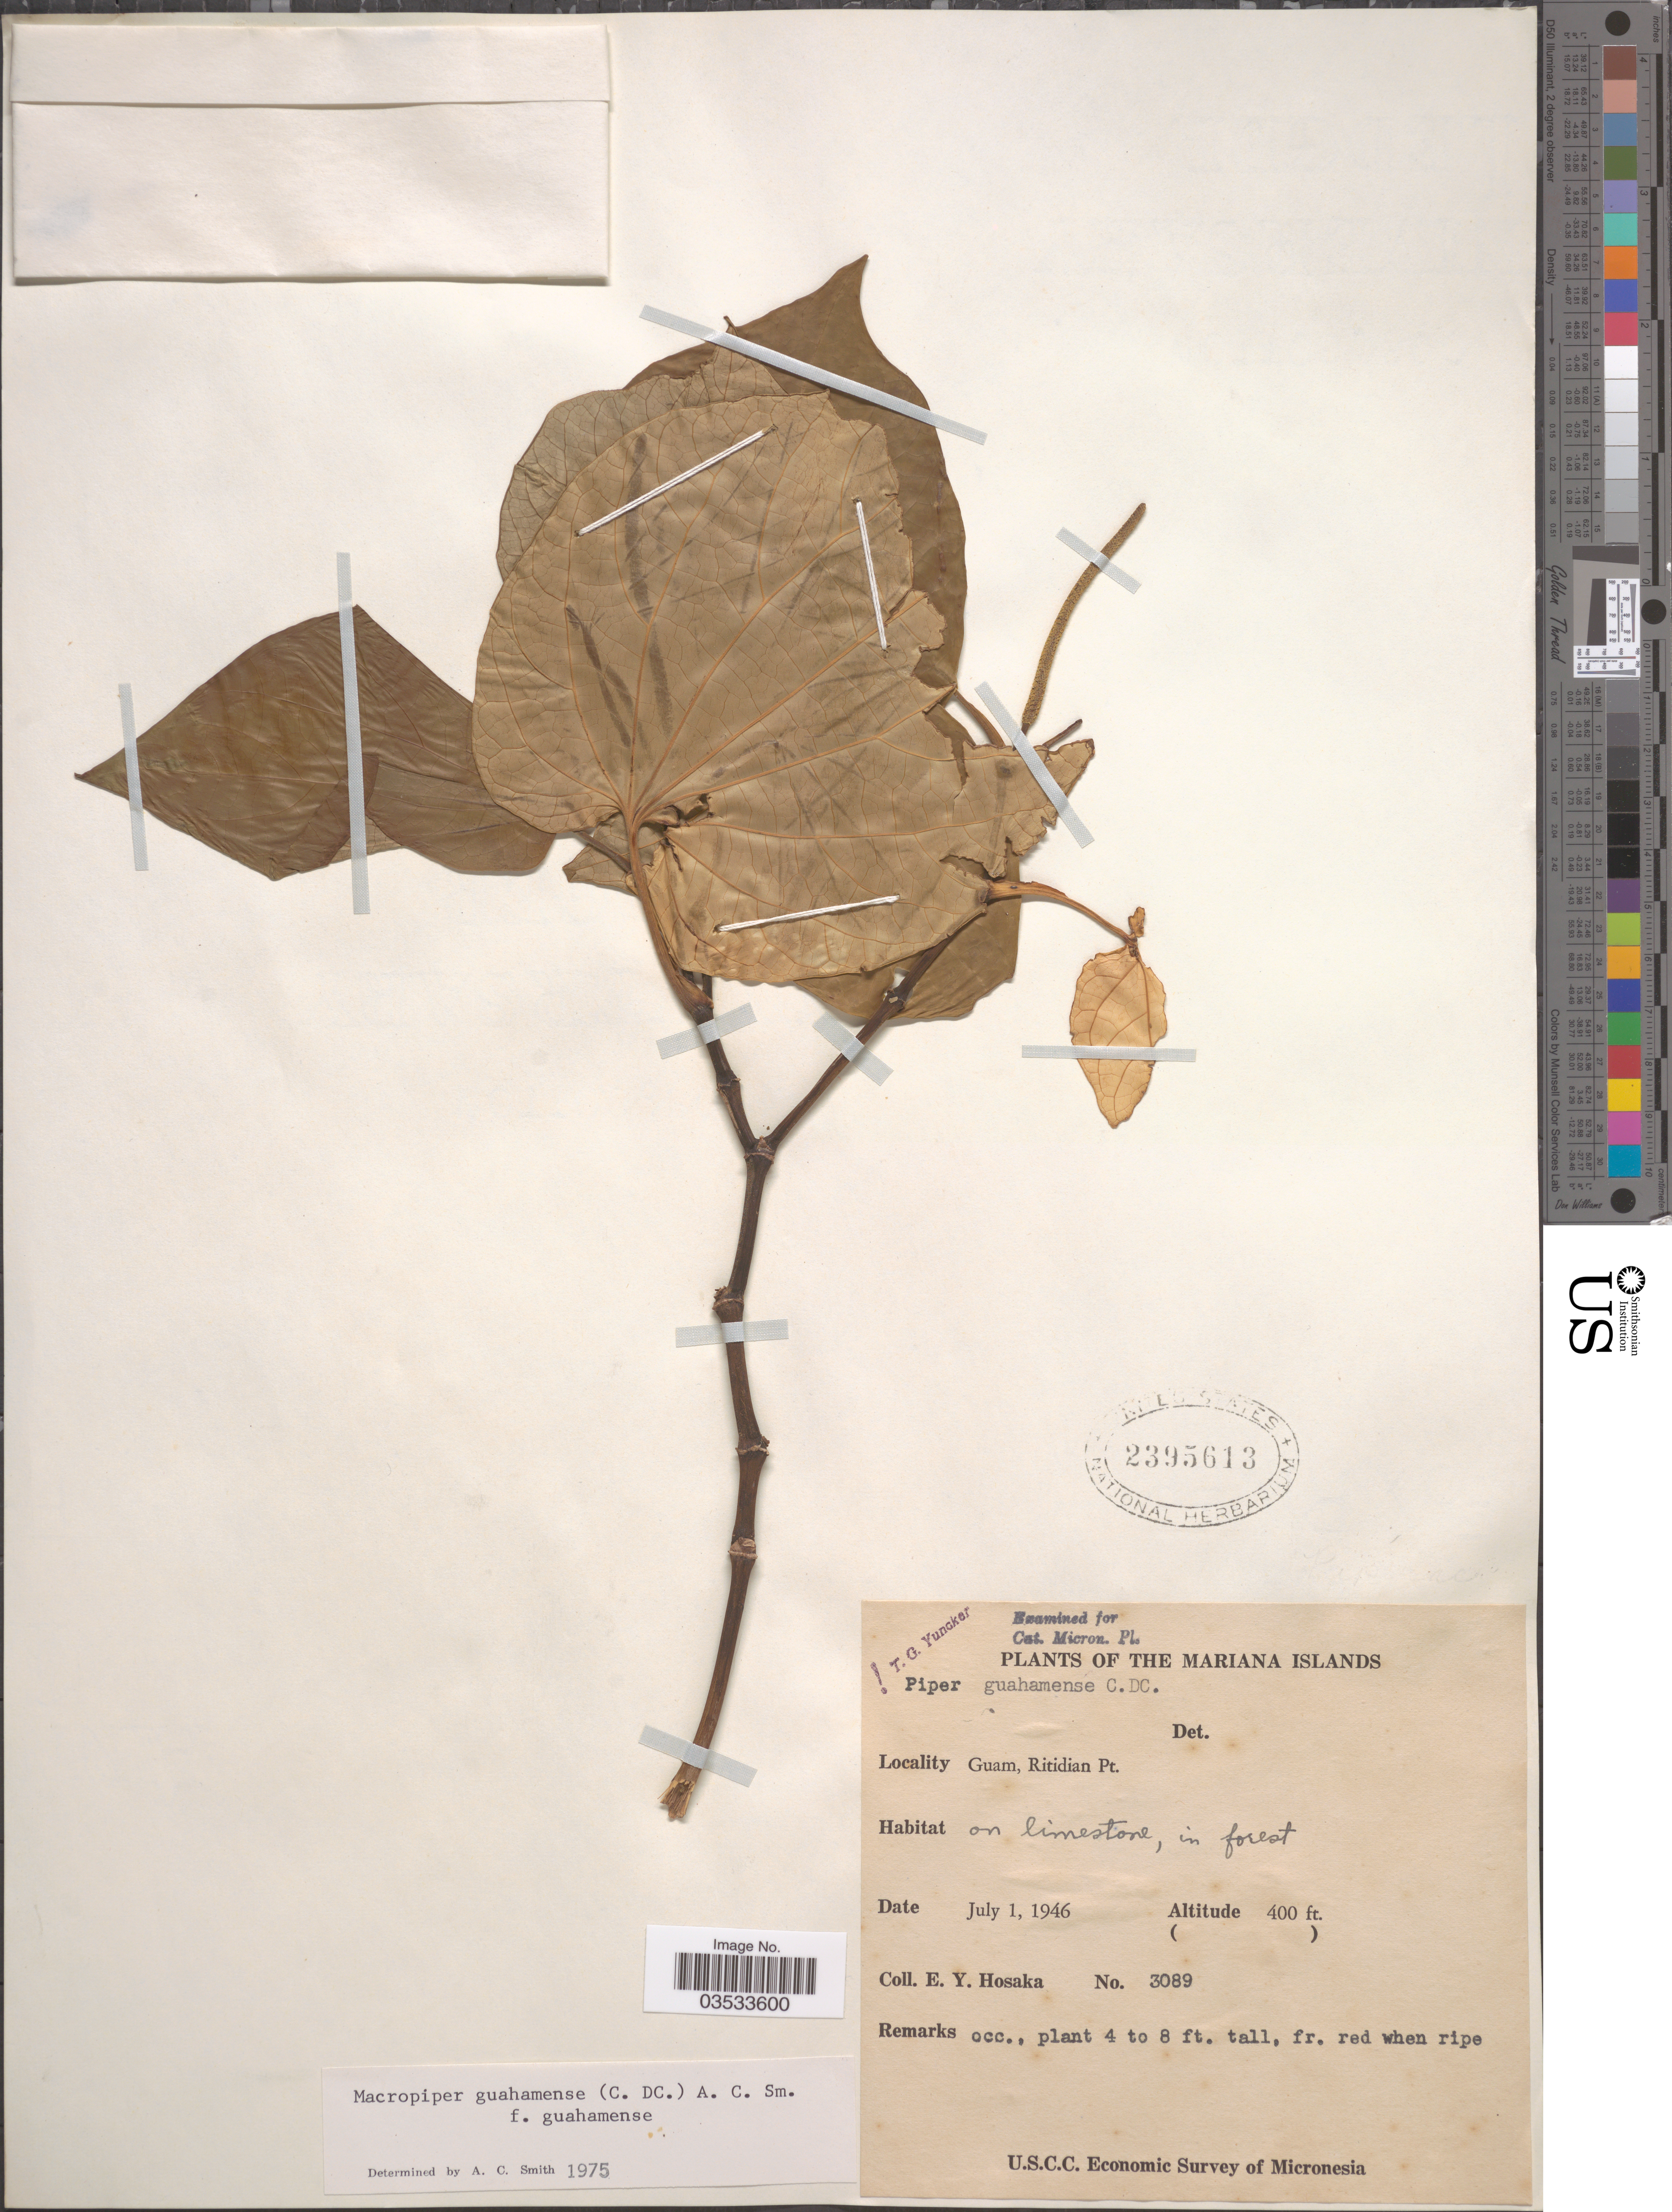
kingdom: Plantae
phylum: Tracheophyta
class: Magnoliopsida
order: Piperales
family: Piperaceae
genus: Piper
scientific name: Piper guahamense f. guahamense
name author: C. DC.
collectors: E. Y. Hosaka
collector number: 3089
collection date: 1946-07-01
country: Guam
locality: The Mariana Islands. Ritidian Pt.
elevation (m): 122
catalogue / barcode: US 2395613